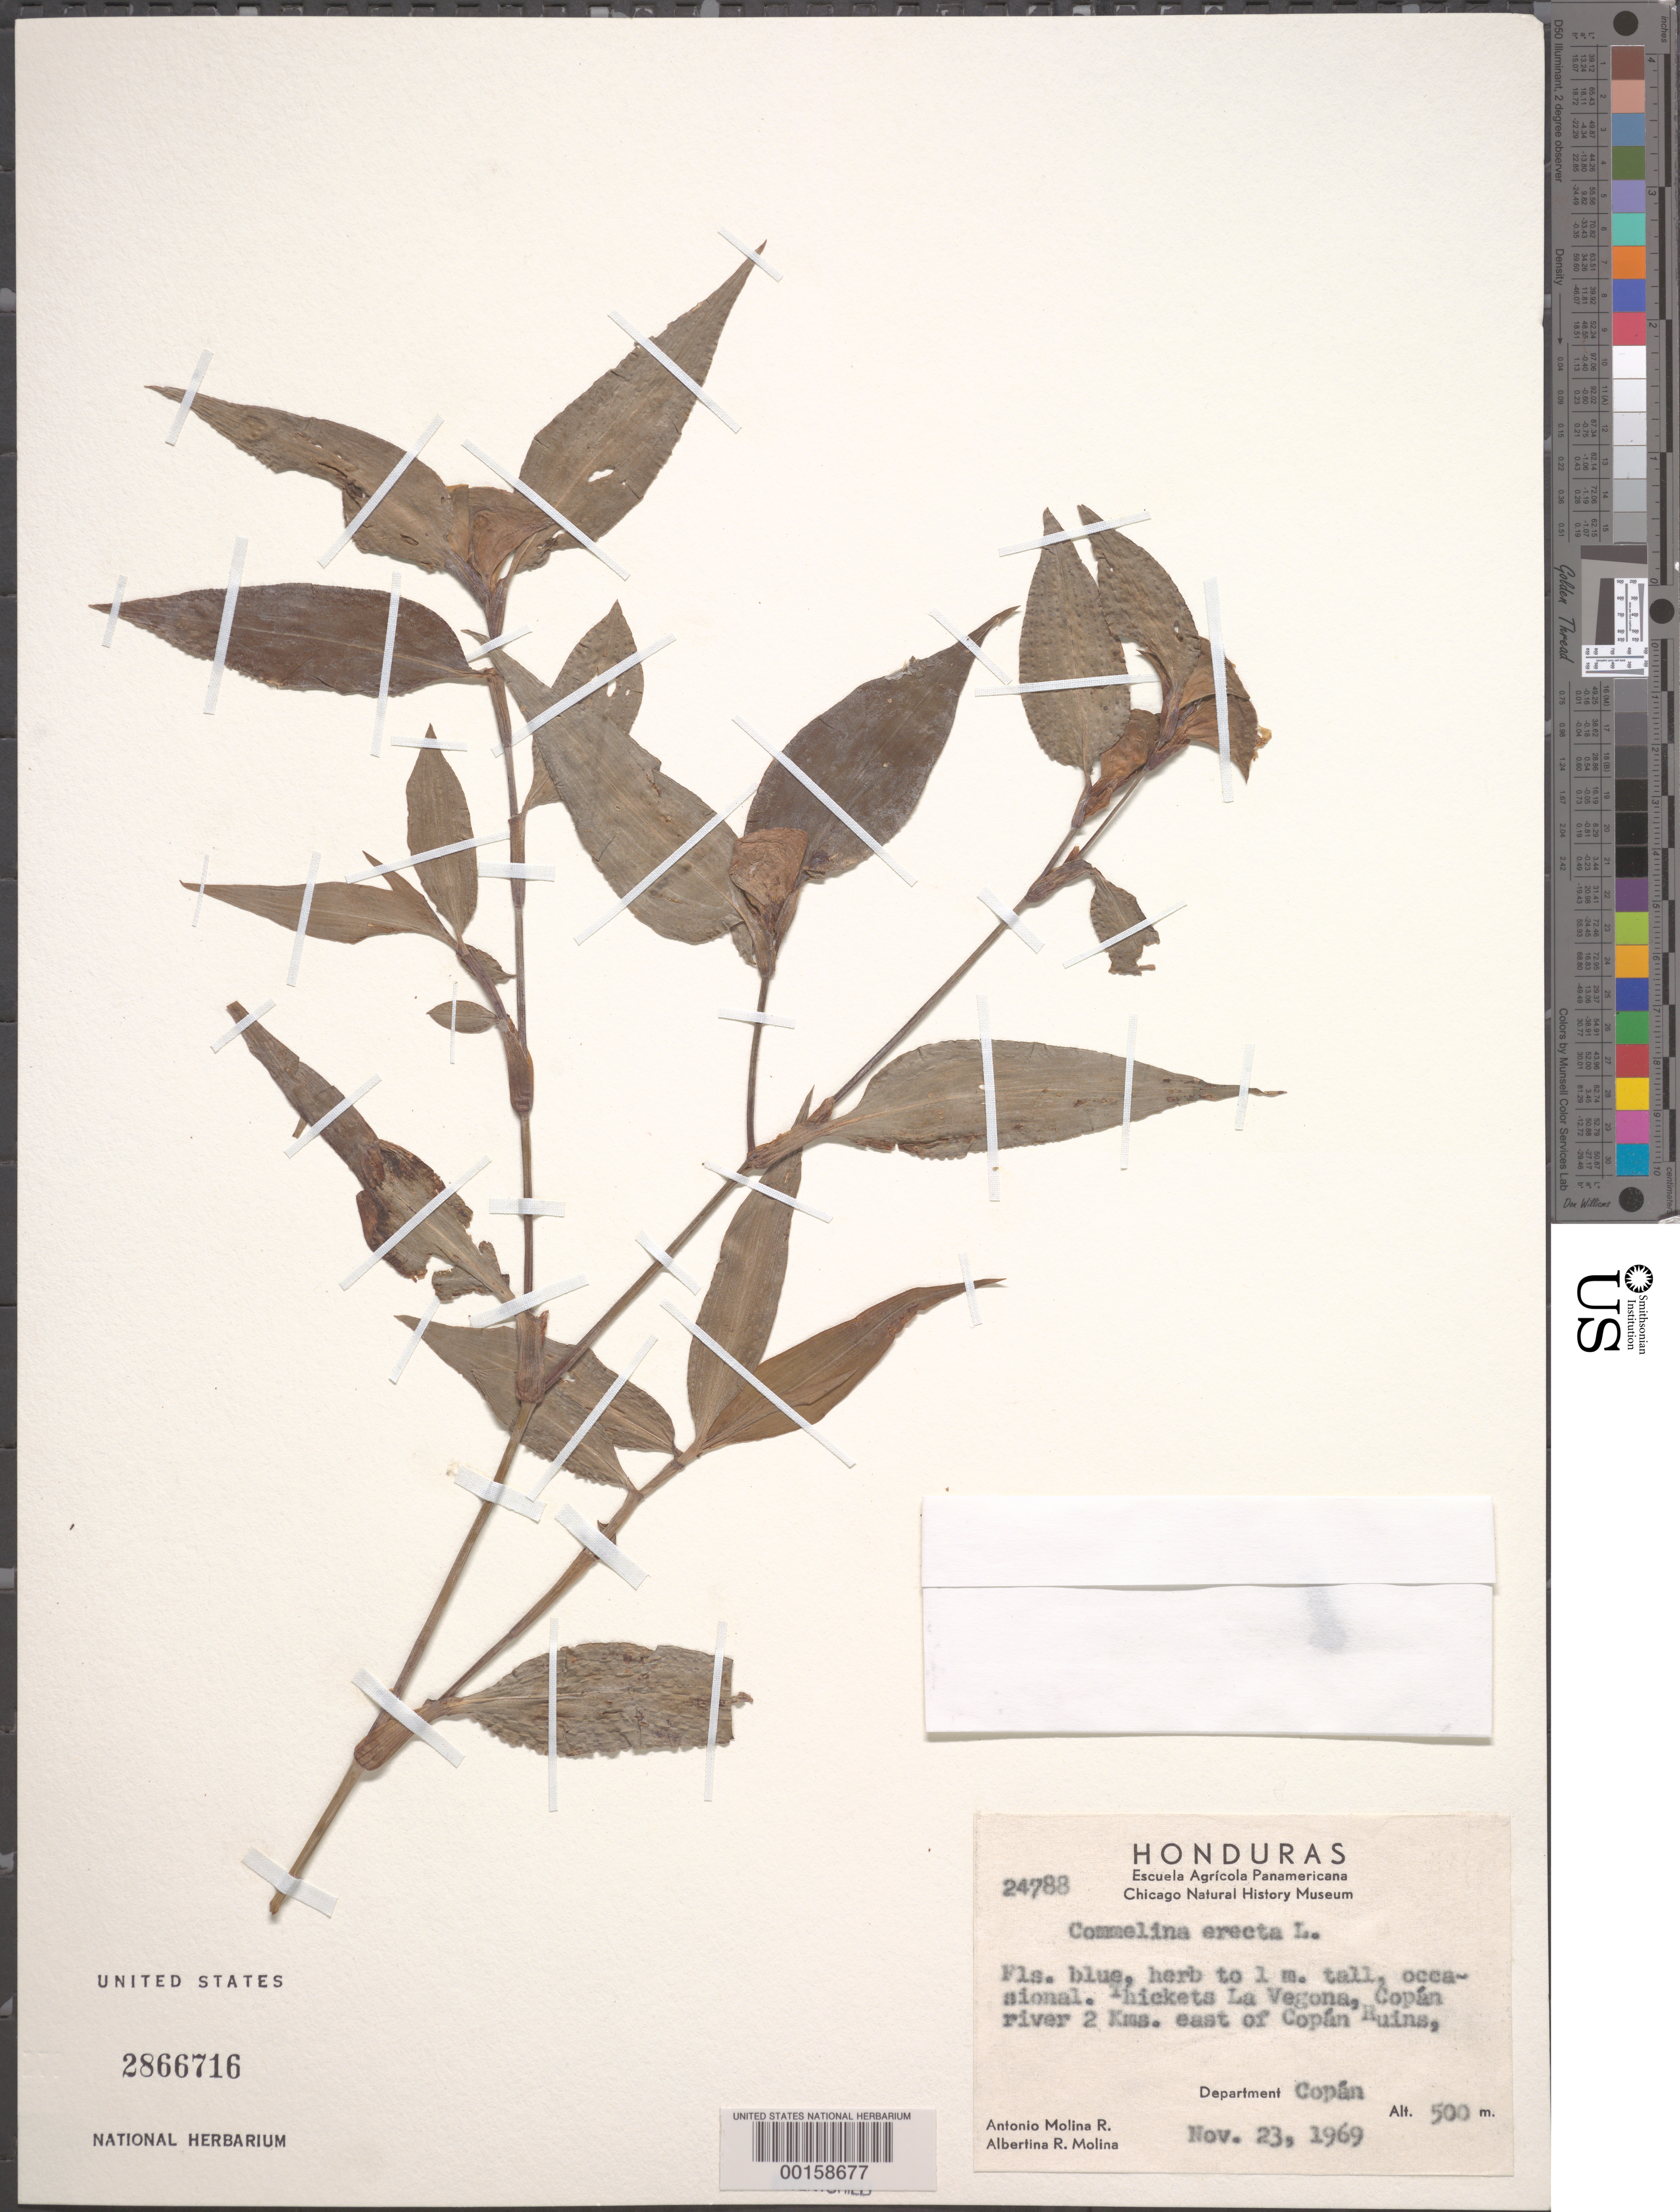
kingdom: Plantae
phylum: Tracheophyta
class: Liliopsida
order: Commelinales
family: Commelinaceae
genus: Commelina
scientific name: Commelina erecta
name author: L.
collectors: A. Molina R. & A. Molina R.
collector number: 24788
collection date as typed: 23 Nov 1969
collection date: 1969-11-23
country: Honduras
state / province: Copán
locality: La Vegona, E of Copán ruins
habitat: Thickets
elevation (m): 500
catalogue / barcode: US 2866716